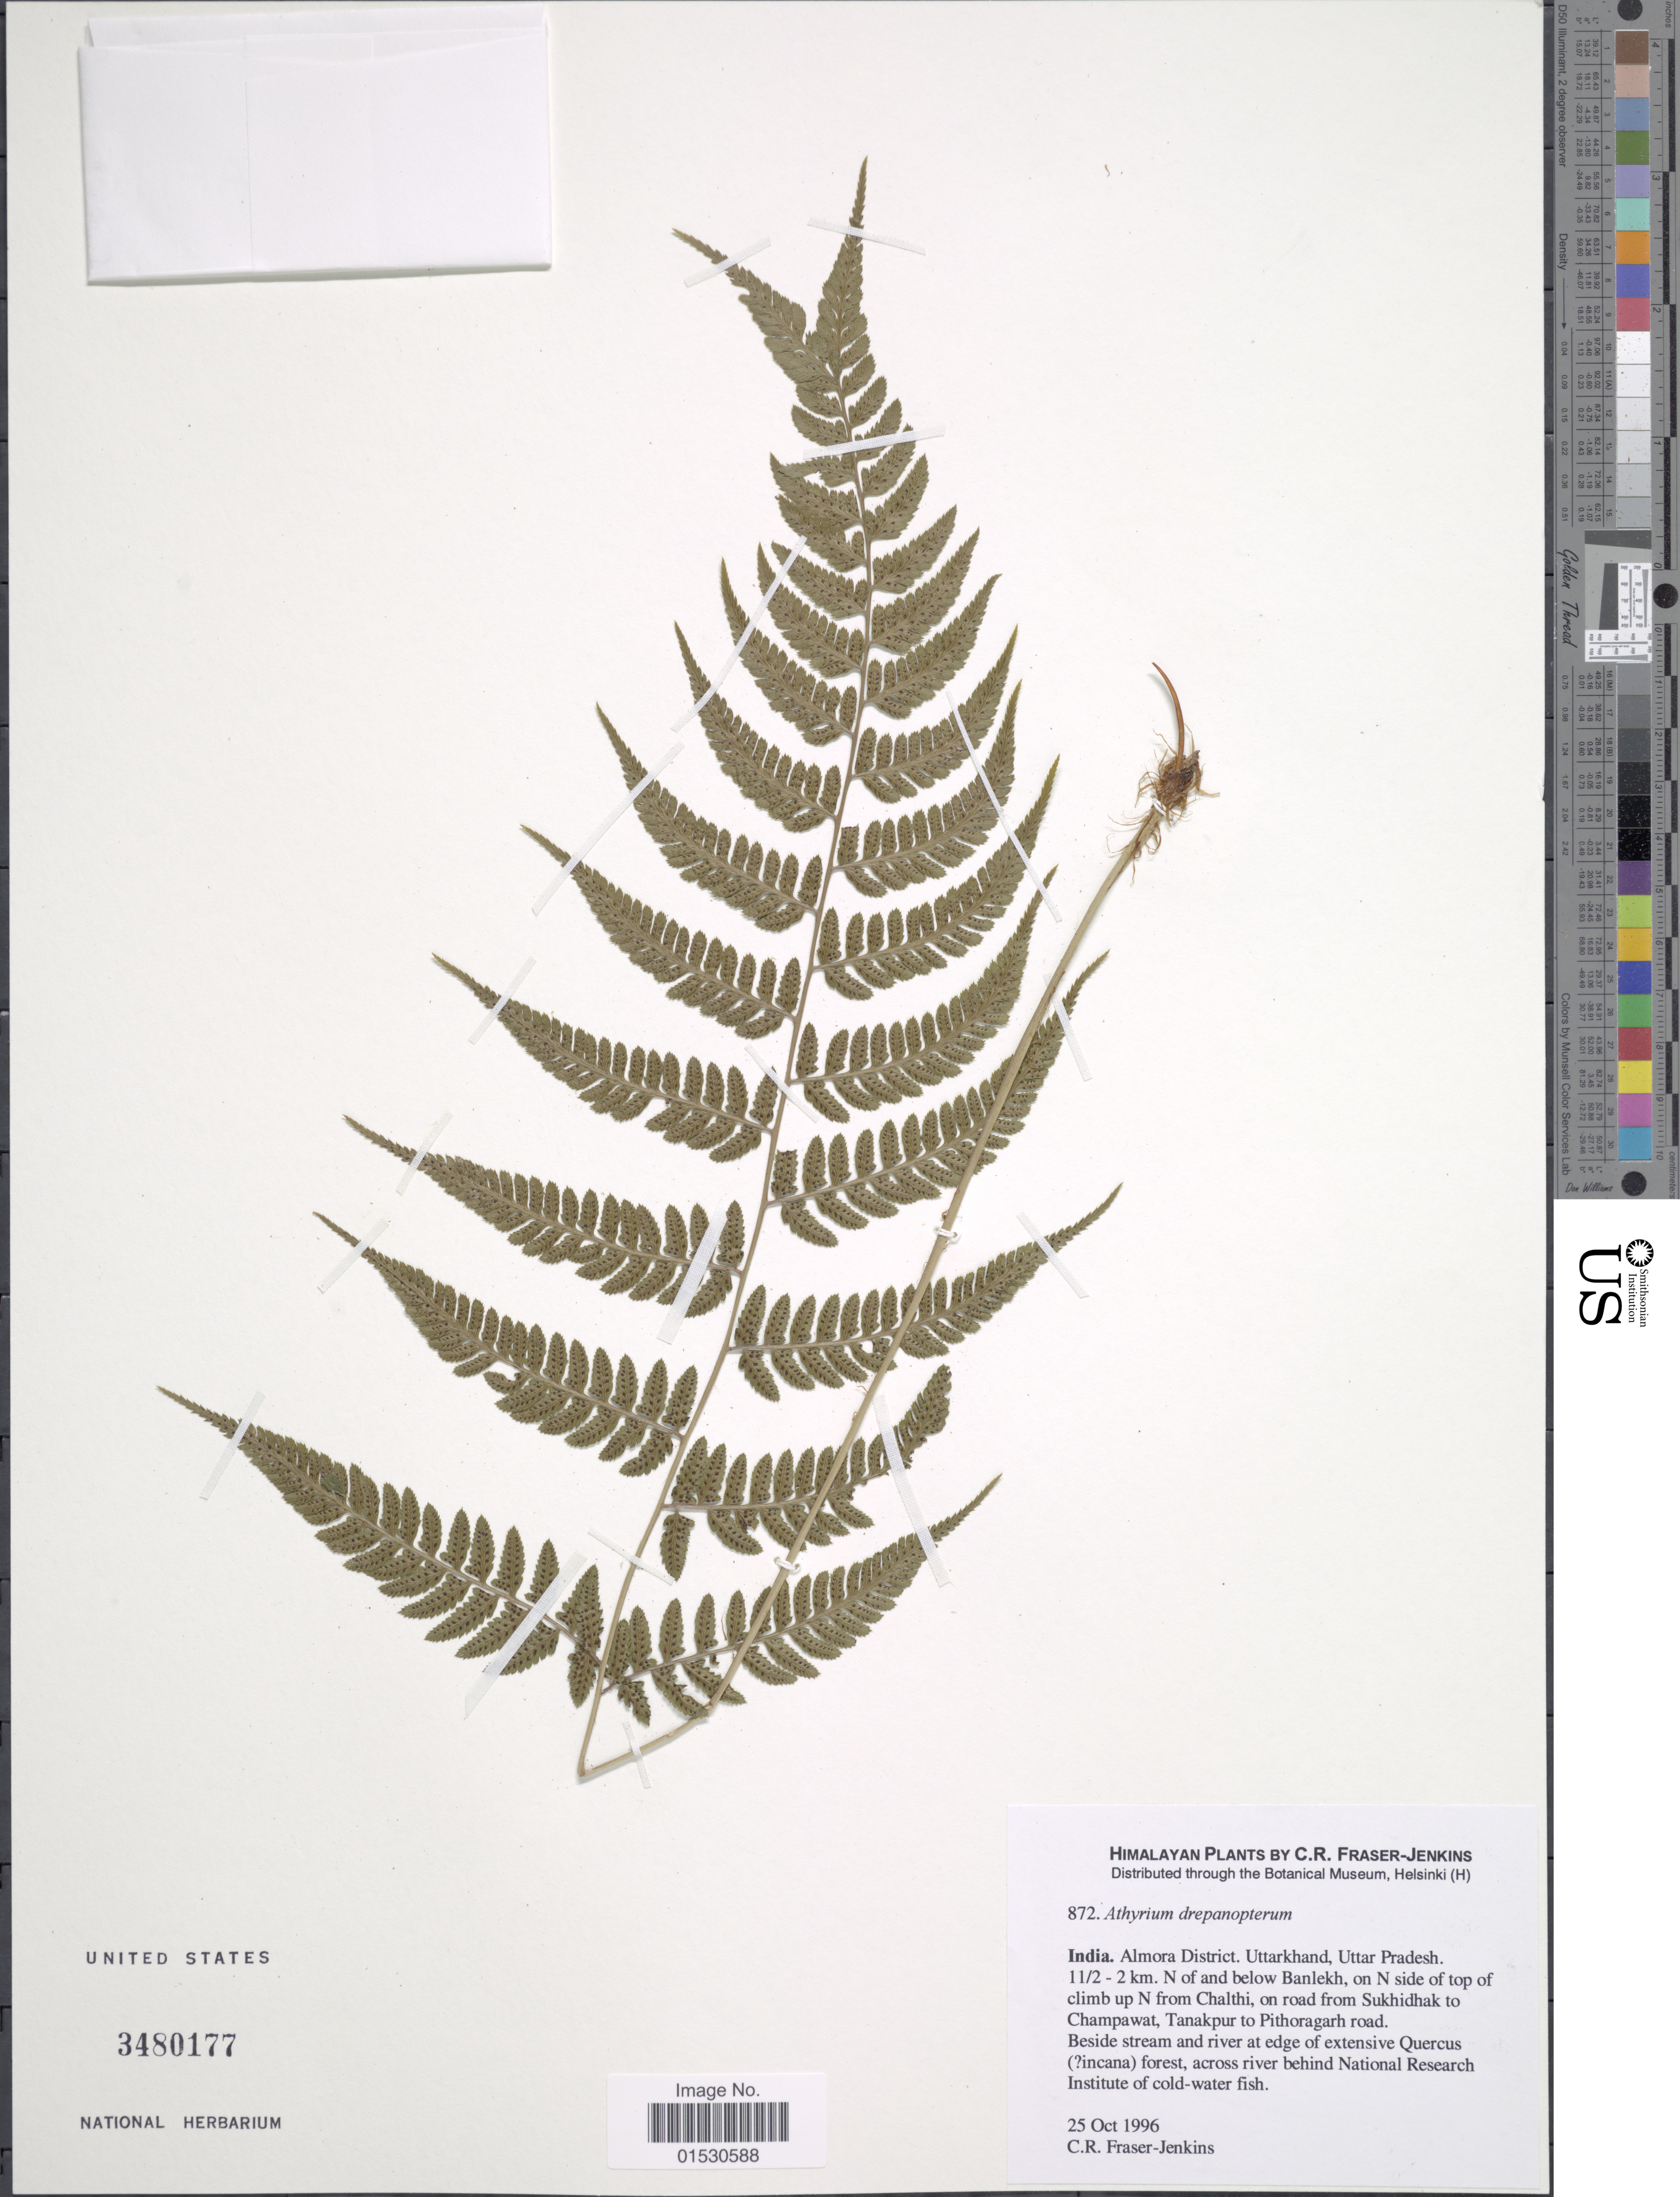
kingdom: Plantae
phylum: Tracheophyta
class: Polypodiopsida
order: Polypodiales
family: Athyriaceae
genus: Athyrium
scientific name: Athyrium drepanopterum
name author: (Kunze) A. Braun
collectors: C. R. Fraser-Jenkins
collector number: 872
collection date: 1996-10-25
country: India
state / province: Uttar Pradesh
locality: Almora District, Uttarkhand. 11/2 - 2 km N of and below Banlekh, on N side of top climb up N from Chalthi, on road from Sukhidhak to Champawat, Tanakpur to Pithoragarh road, Beside stream and river at edge of extensive Quercus forest, across river behind National Research Insitute of cold-water fish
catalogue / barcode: US 3480177